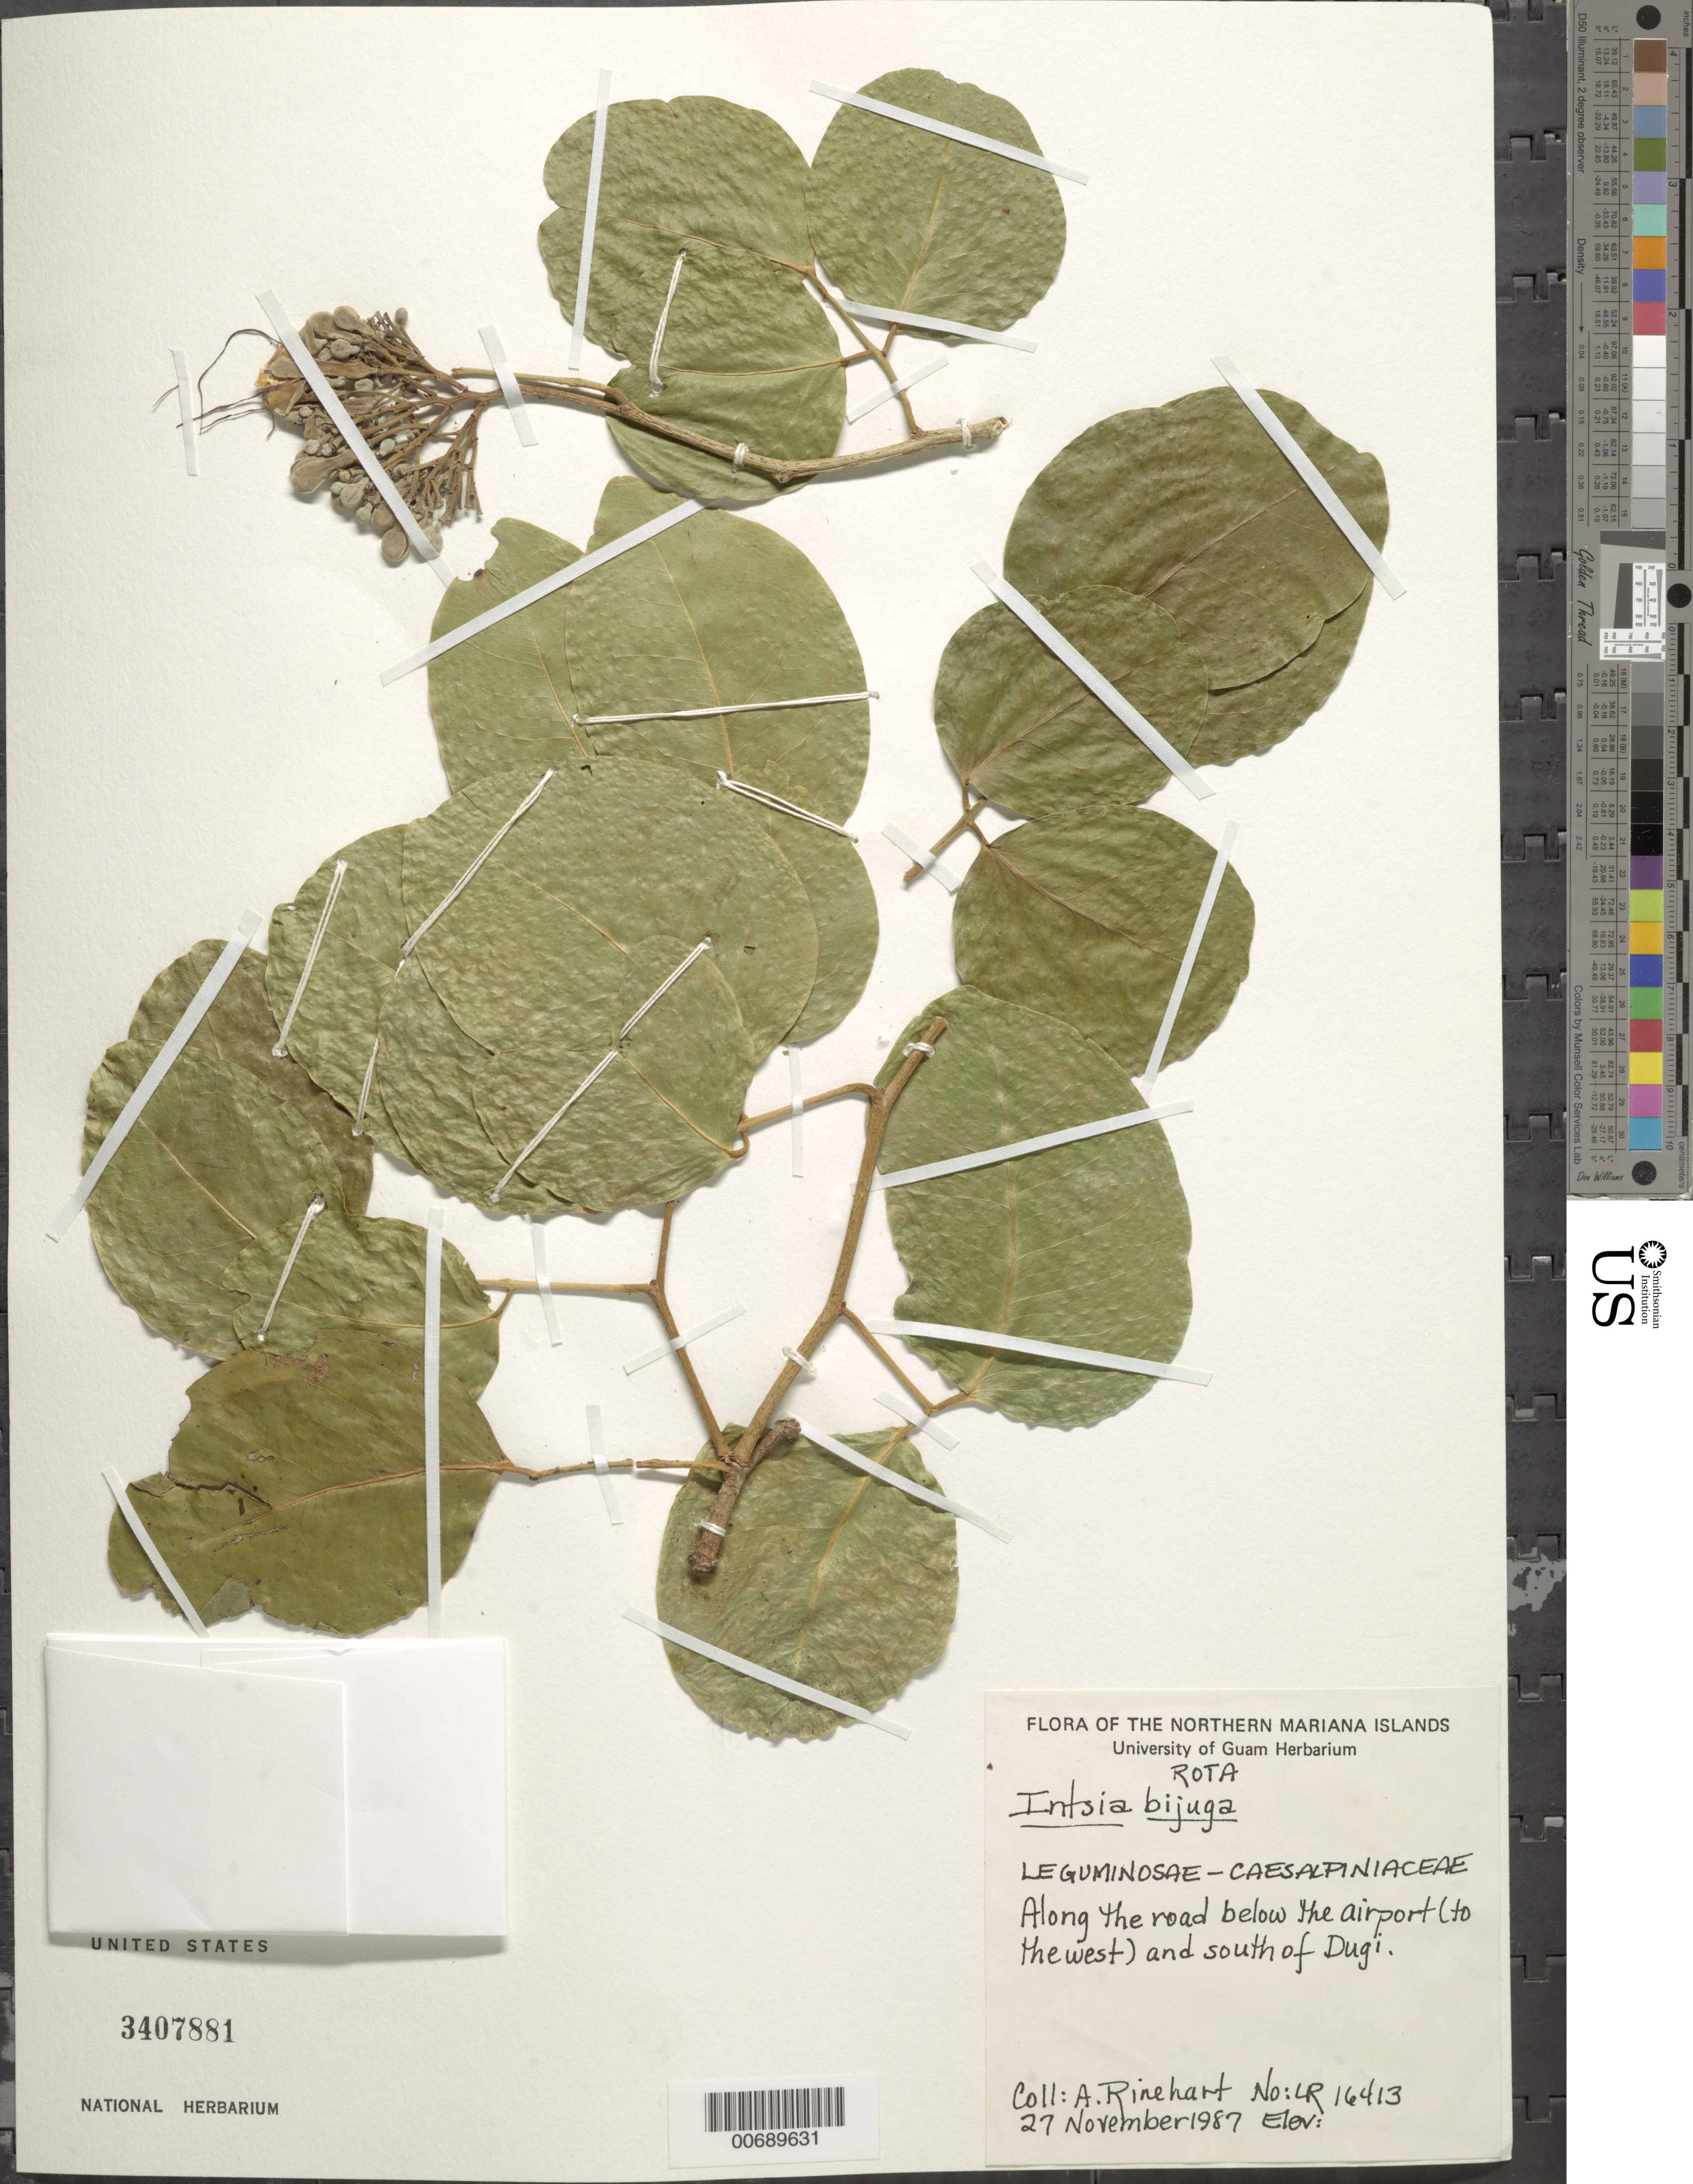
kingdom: Plantae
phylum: Tracheophyta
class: Magnoliopsida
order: Fabales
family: Fabaceae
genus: Intsia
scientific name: Intsia bijuga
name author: (Colebr.) Kuntze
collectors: A. Rinehart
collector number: LR16413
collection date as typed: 27 Nov 1987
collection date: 1987-11-27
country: Northern Mariana Islands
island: Rota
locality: S of Dugi.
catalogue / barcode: US 3407881